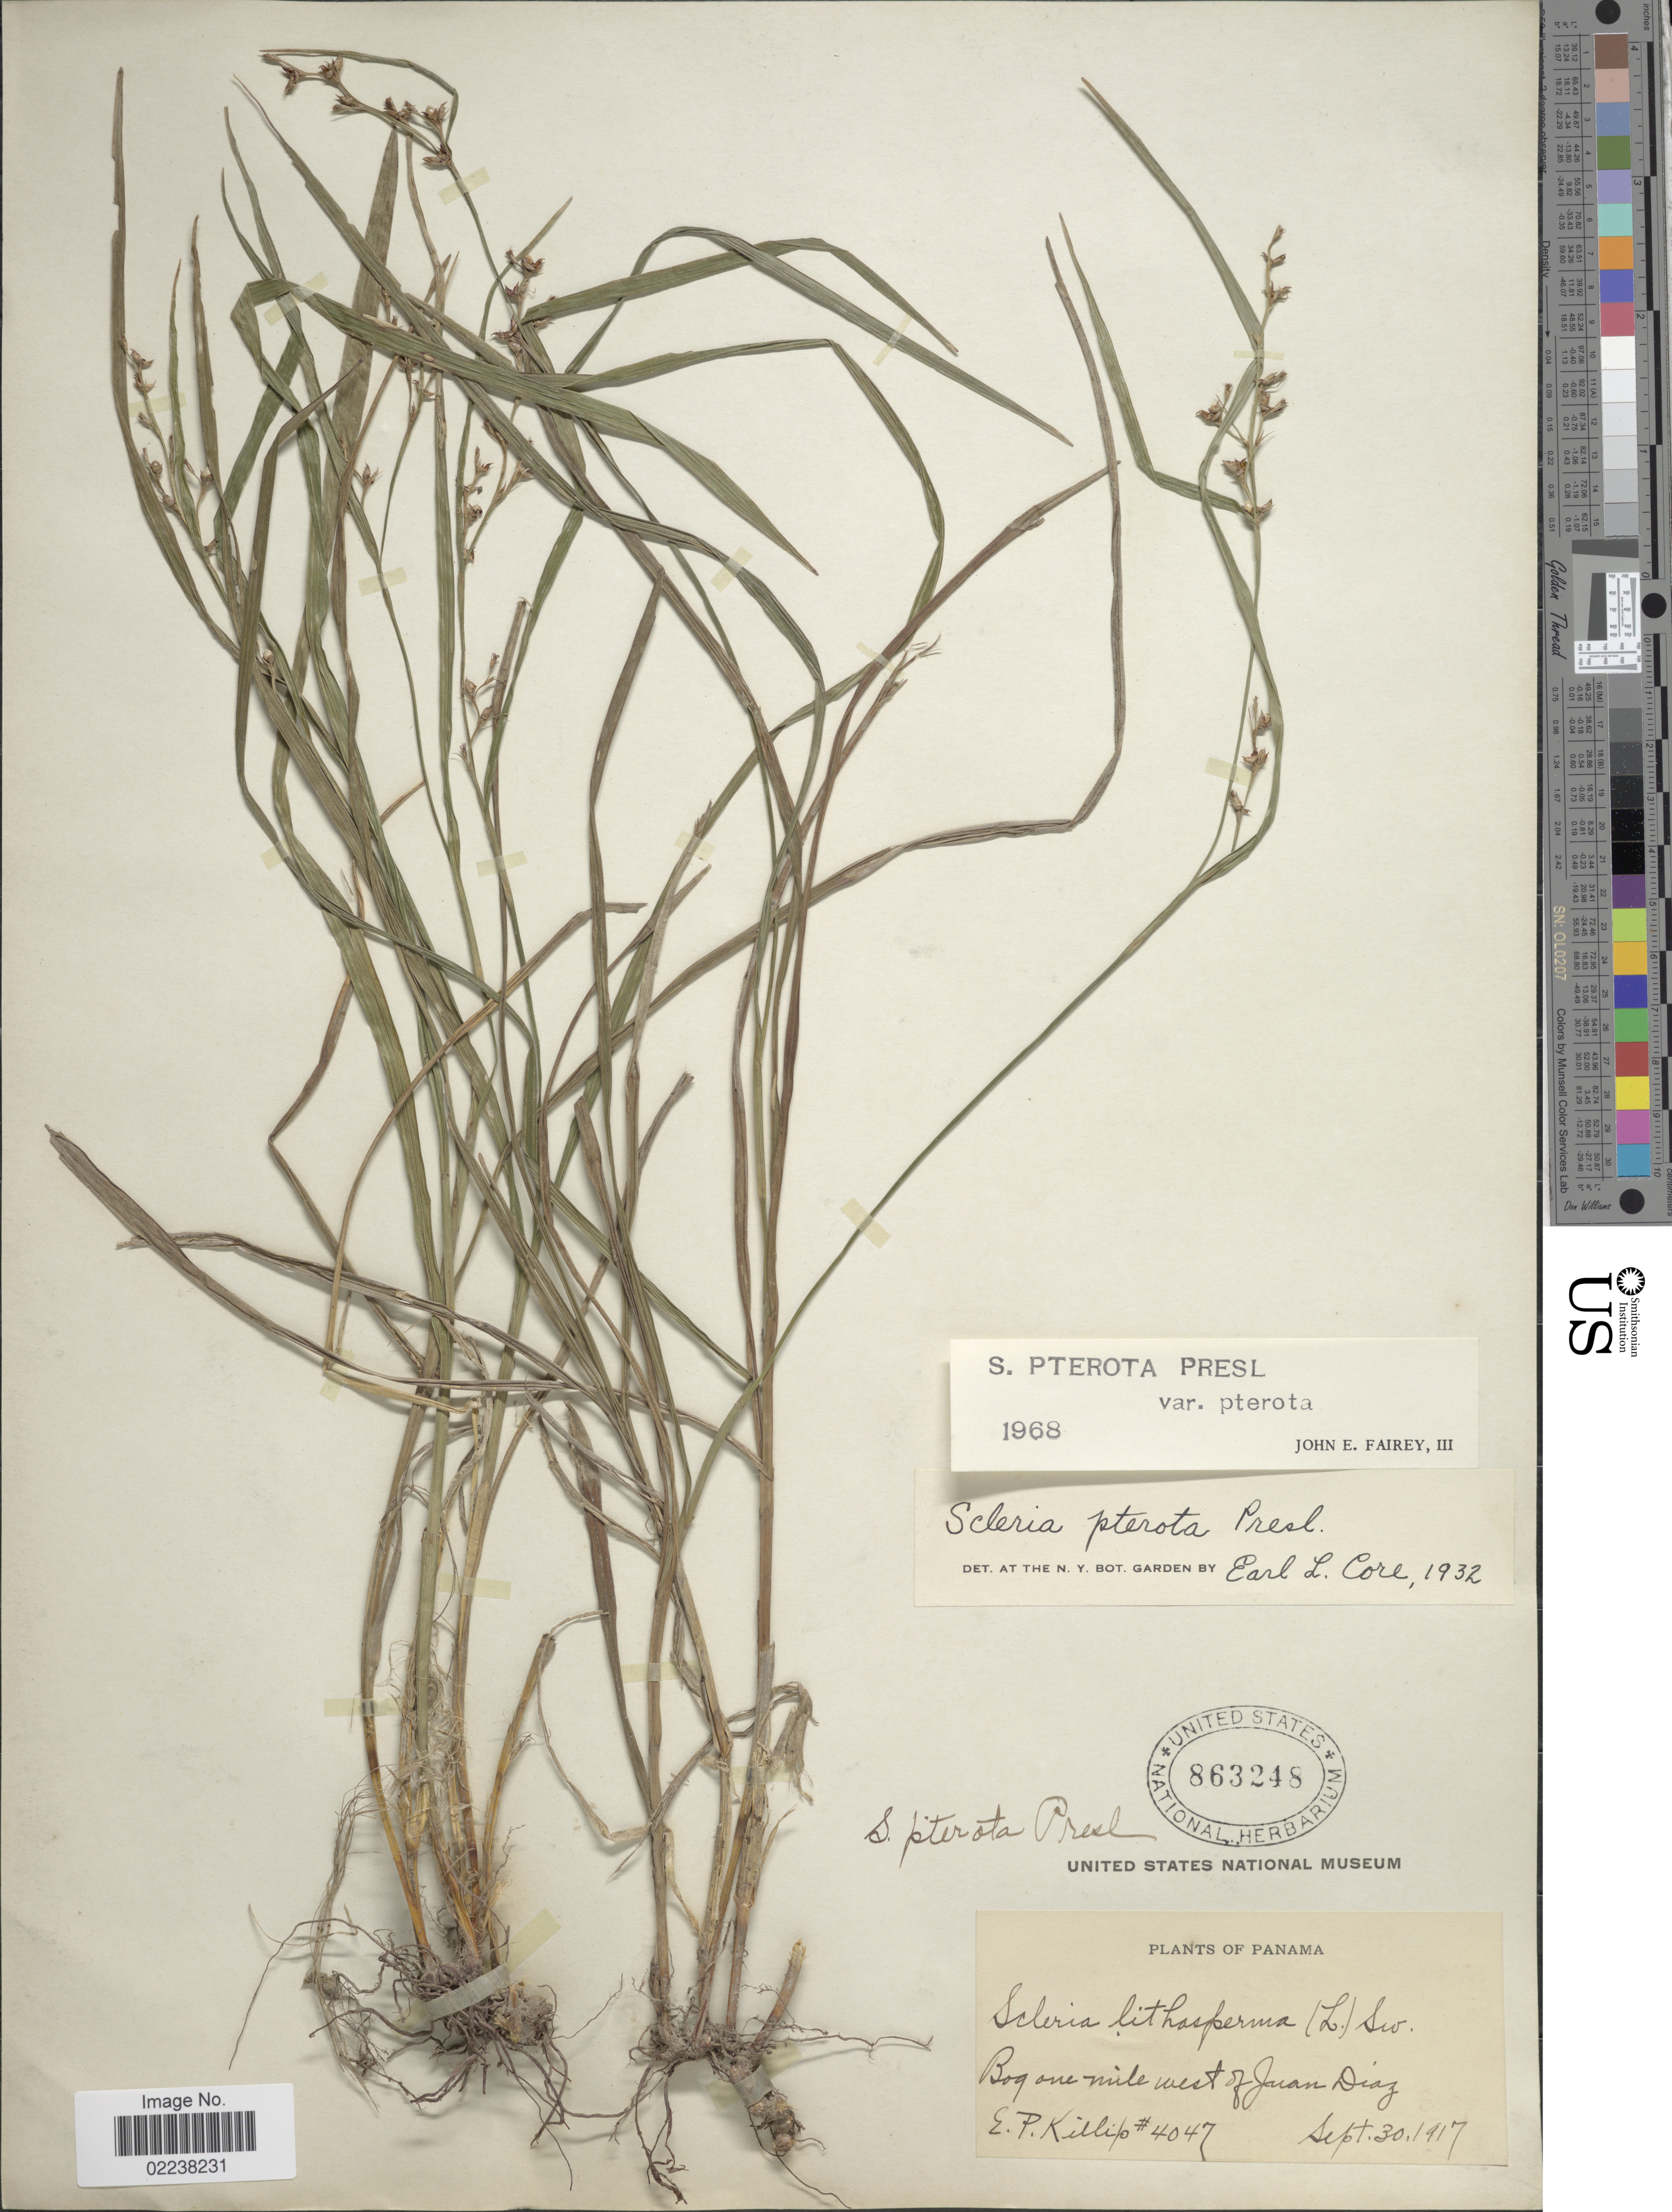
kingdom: Plantae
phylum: Tracheophyta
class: Liliopsida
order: Poales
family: Cyperaceae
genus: Scleria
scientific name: Scleria gaertneri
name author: Raddi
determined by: Strong, Mark T., (BOT), Smithsonian Institution - National Museum of Natural History (UNITED STATES)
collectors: E. P. Killip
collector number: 4047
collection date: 1917-09-30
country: Panama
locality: Bog one mile west of Juan Diaz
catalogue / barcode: US 863248